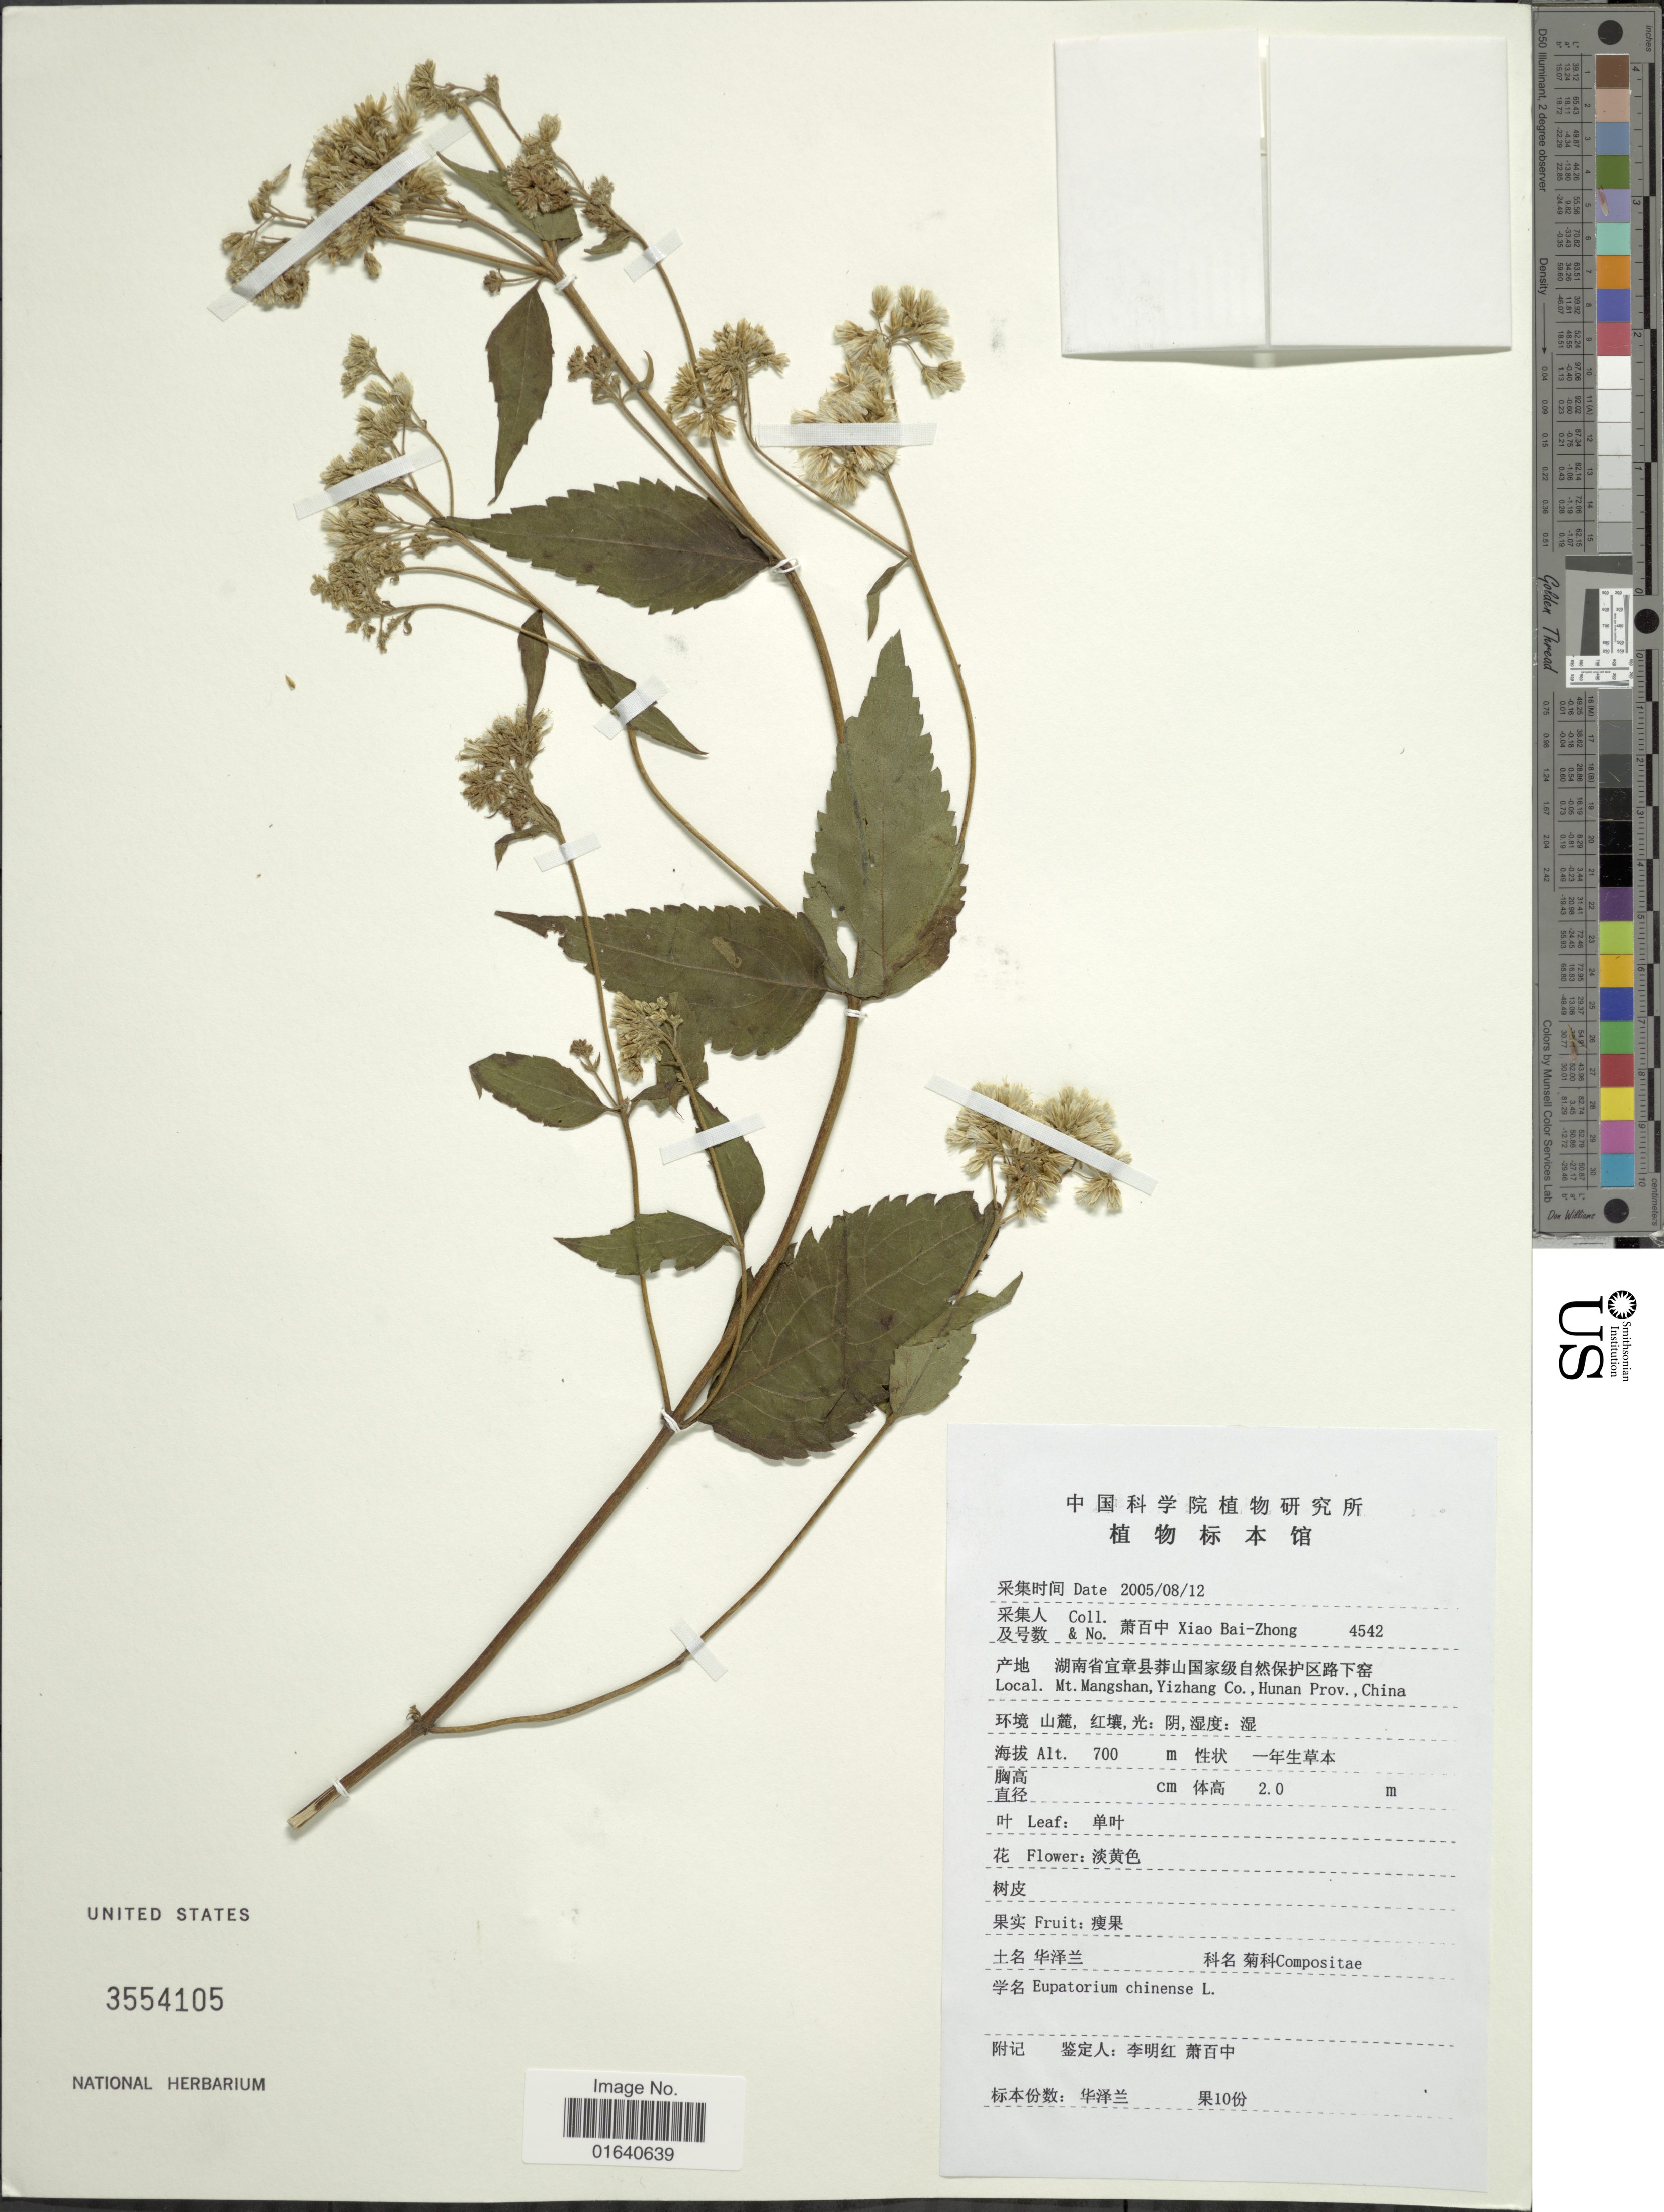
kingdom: Plantae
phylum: Tracheophyta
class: Magnoliopsida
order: Asterales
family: Asteraceae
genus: Eupatorium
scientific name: Eupatorium chinense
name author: L.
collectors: B. Z. Xiao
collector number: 4542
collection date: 2005-08-12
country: China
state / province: Hunan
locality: Mt. mangshan, Yizhang Co.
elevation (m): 700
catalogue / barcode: US 3554105